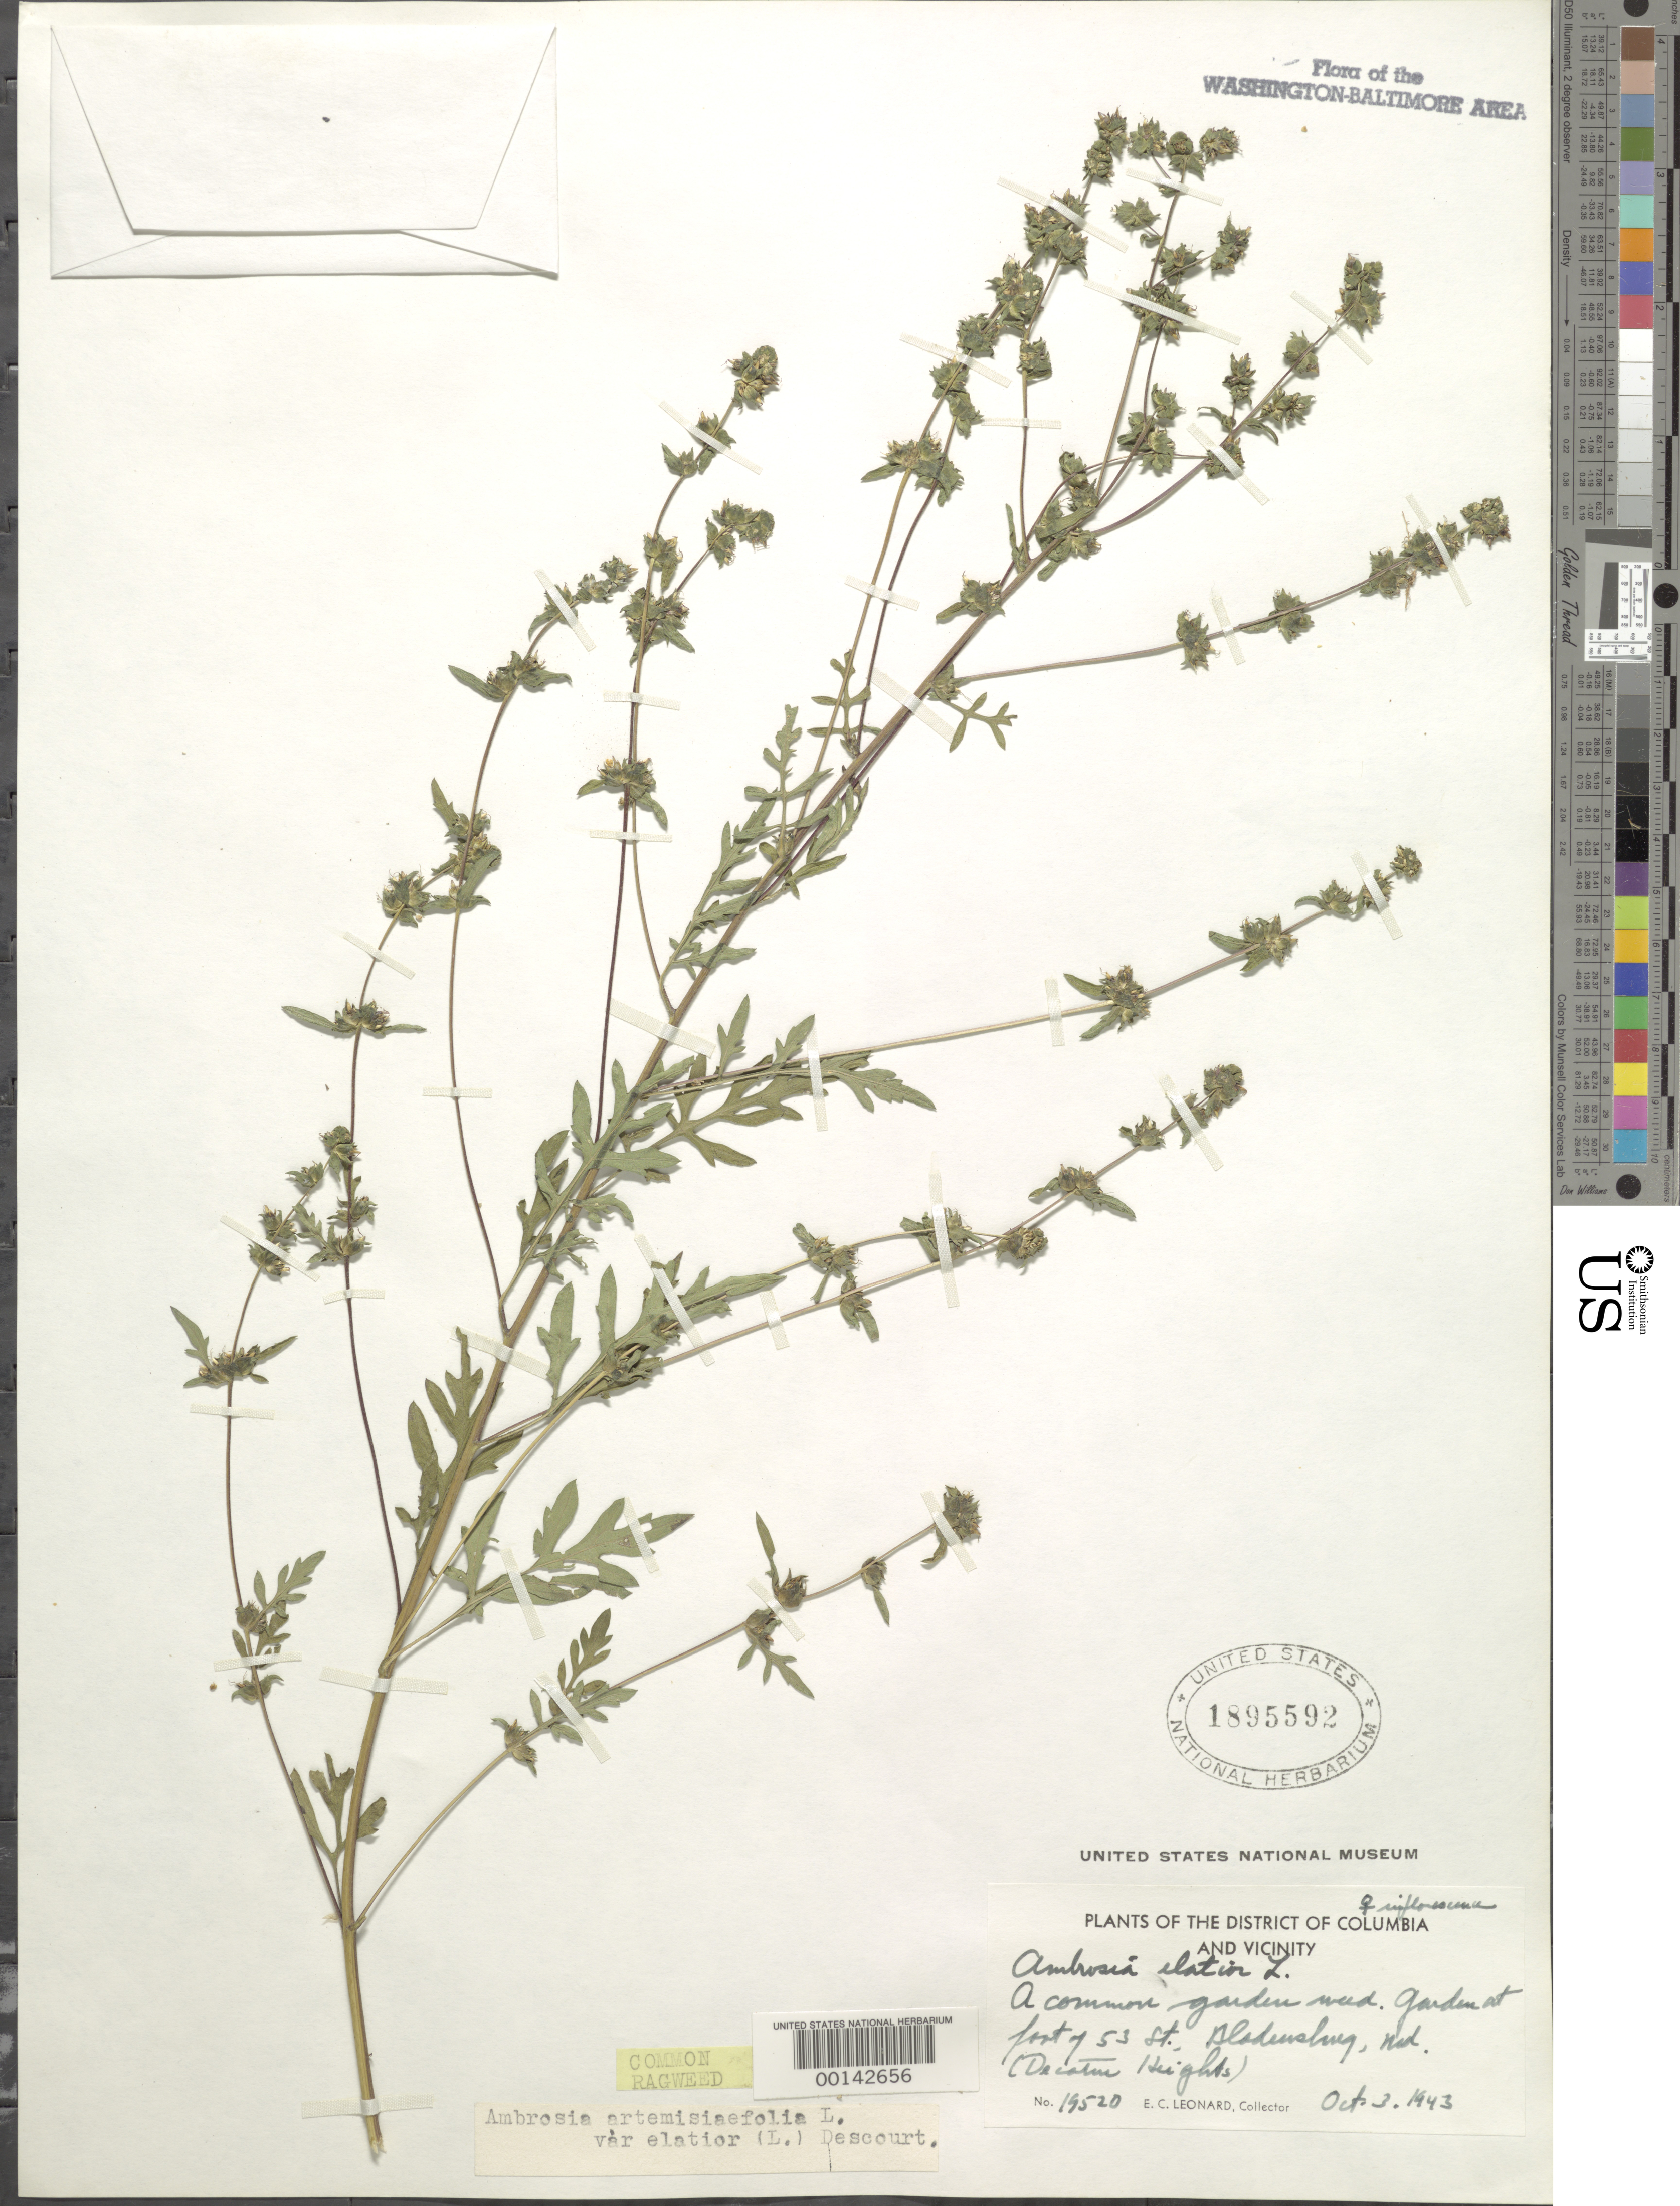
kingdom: Plantae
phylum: Tracheophyta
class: Magnoliopsida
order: Asterales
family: Asteraceae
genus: Ambrosia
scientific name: Ambrosia artemisiifolia var. elatior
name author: (L.) Descourt.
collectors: E. C. Leonard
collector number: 19520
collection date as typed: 03 Oct 1943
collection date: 1943-10-03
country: United States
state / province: Maryland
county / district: Prince George's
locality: Decatur Heights, Bladensburg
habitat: Garden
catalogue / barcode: US 1895592